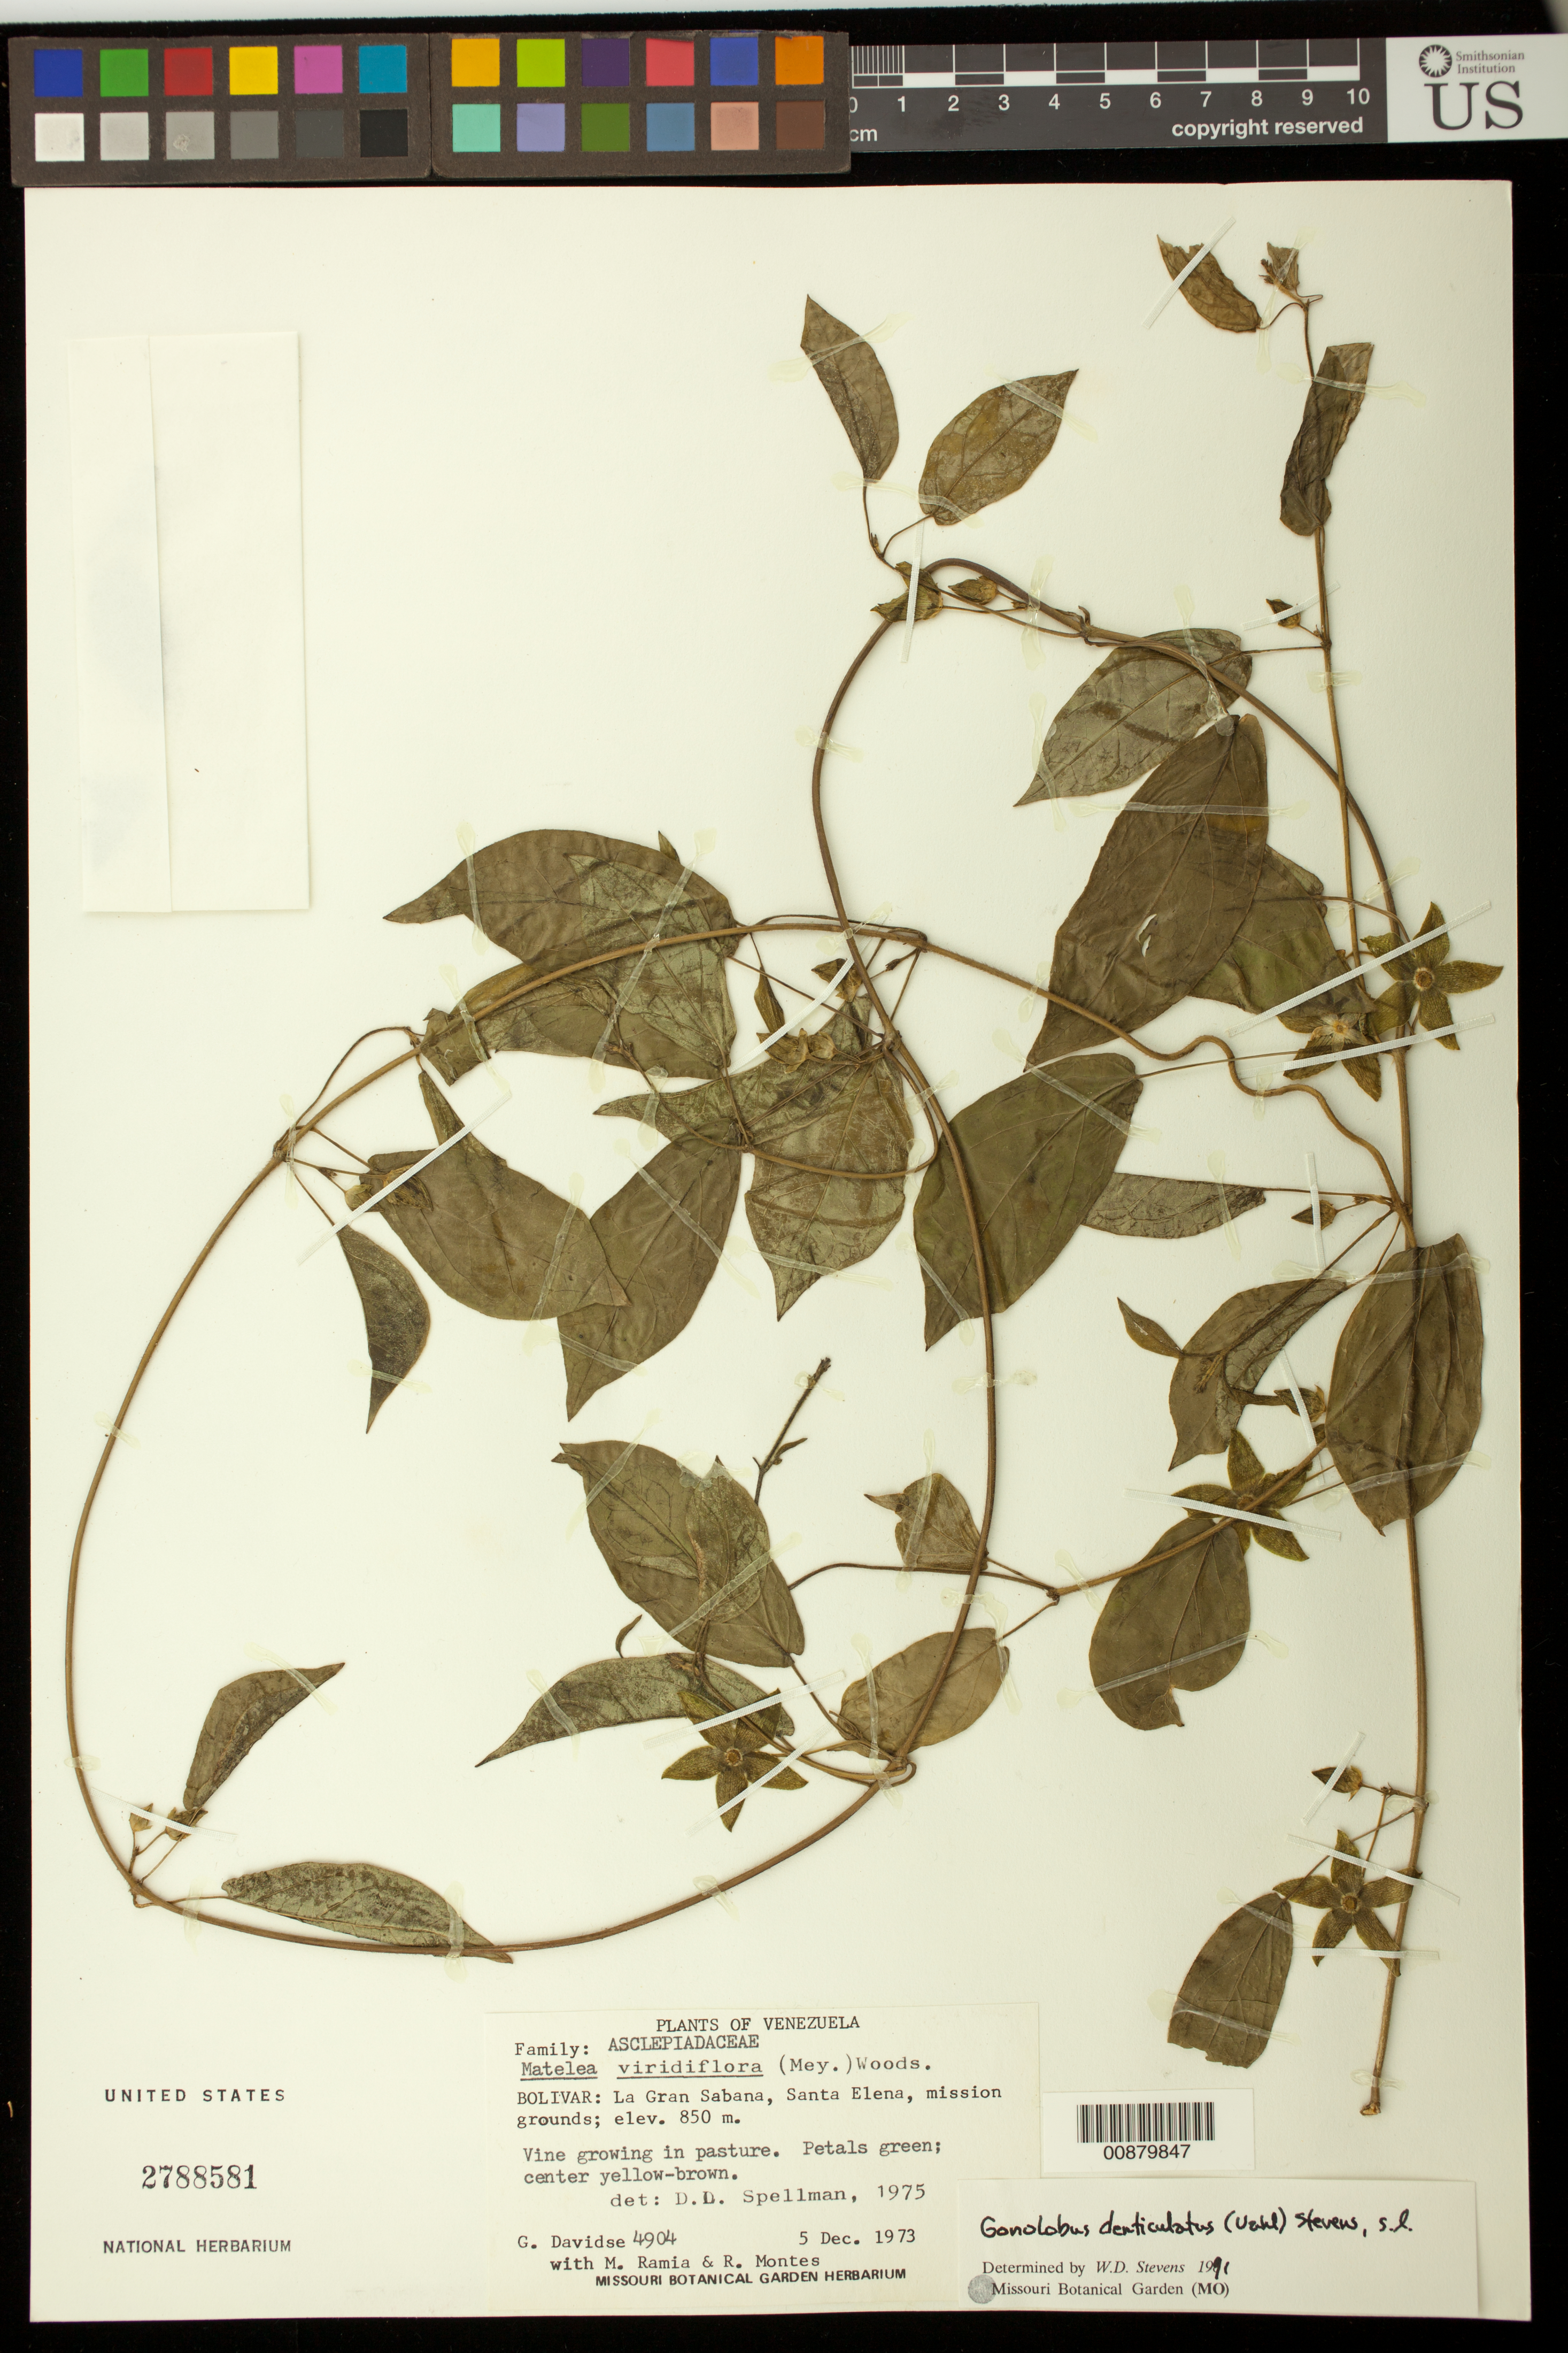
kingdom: Plantae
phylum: Tracheophyta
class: Magnoliopsida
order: Gentianales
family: Apocynaceae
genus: Gonolobus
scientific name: Gonolobus denticulatus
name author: (Vahl) W.D. Stevens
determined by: Stevens, W. Douglas, Missouri Botanical Garden (MO)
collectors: G. Davidse, M. Ramia & R. Montes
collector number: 4904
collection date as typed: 5-Dec-73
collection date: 1973-12-05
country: Venezuela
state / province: Bolívar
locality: Gran Sabana,Sta. Elena, mission grounds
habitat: Pasture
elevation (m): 850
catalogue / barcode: US 2788581